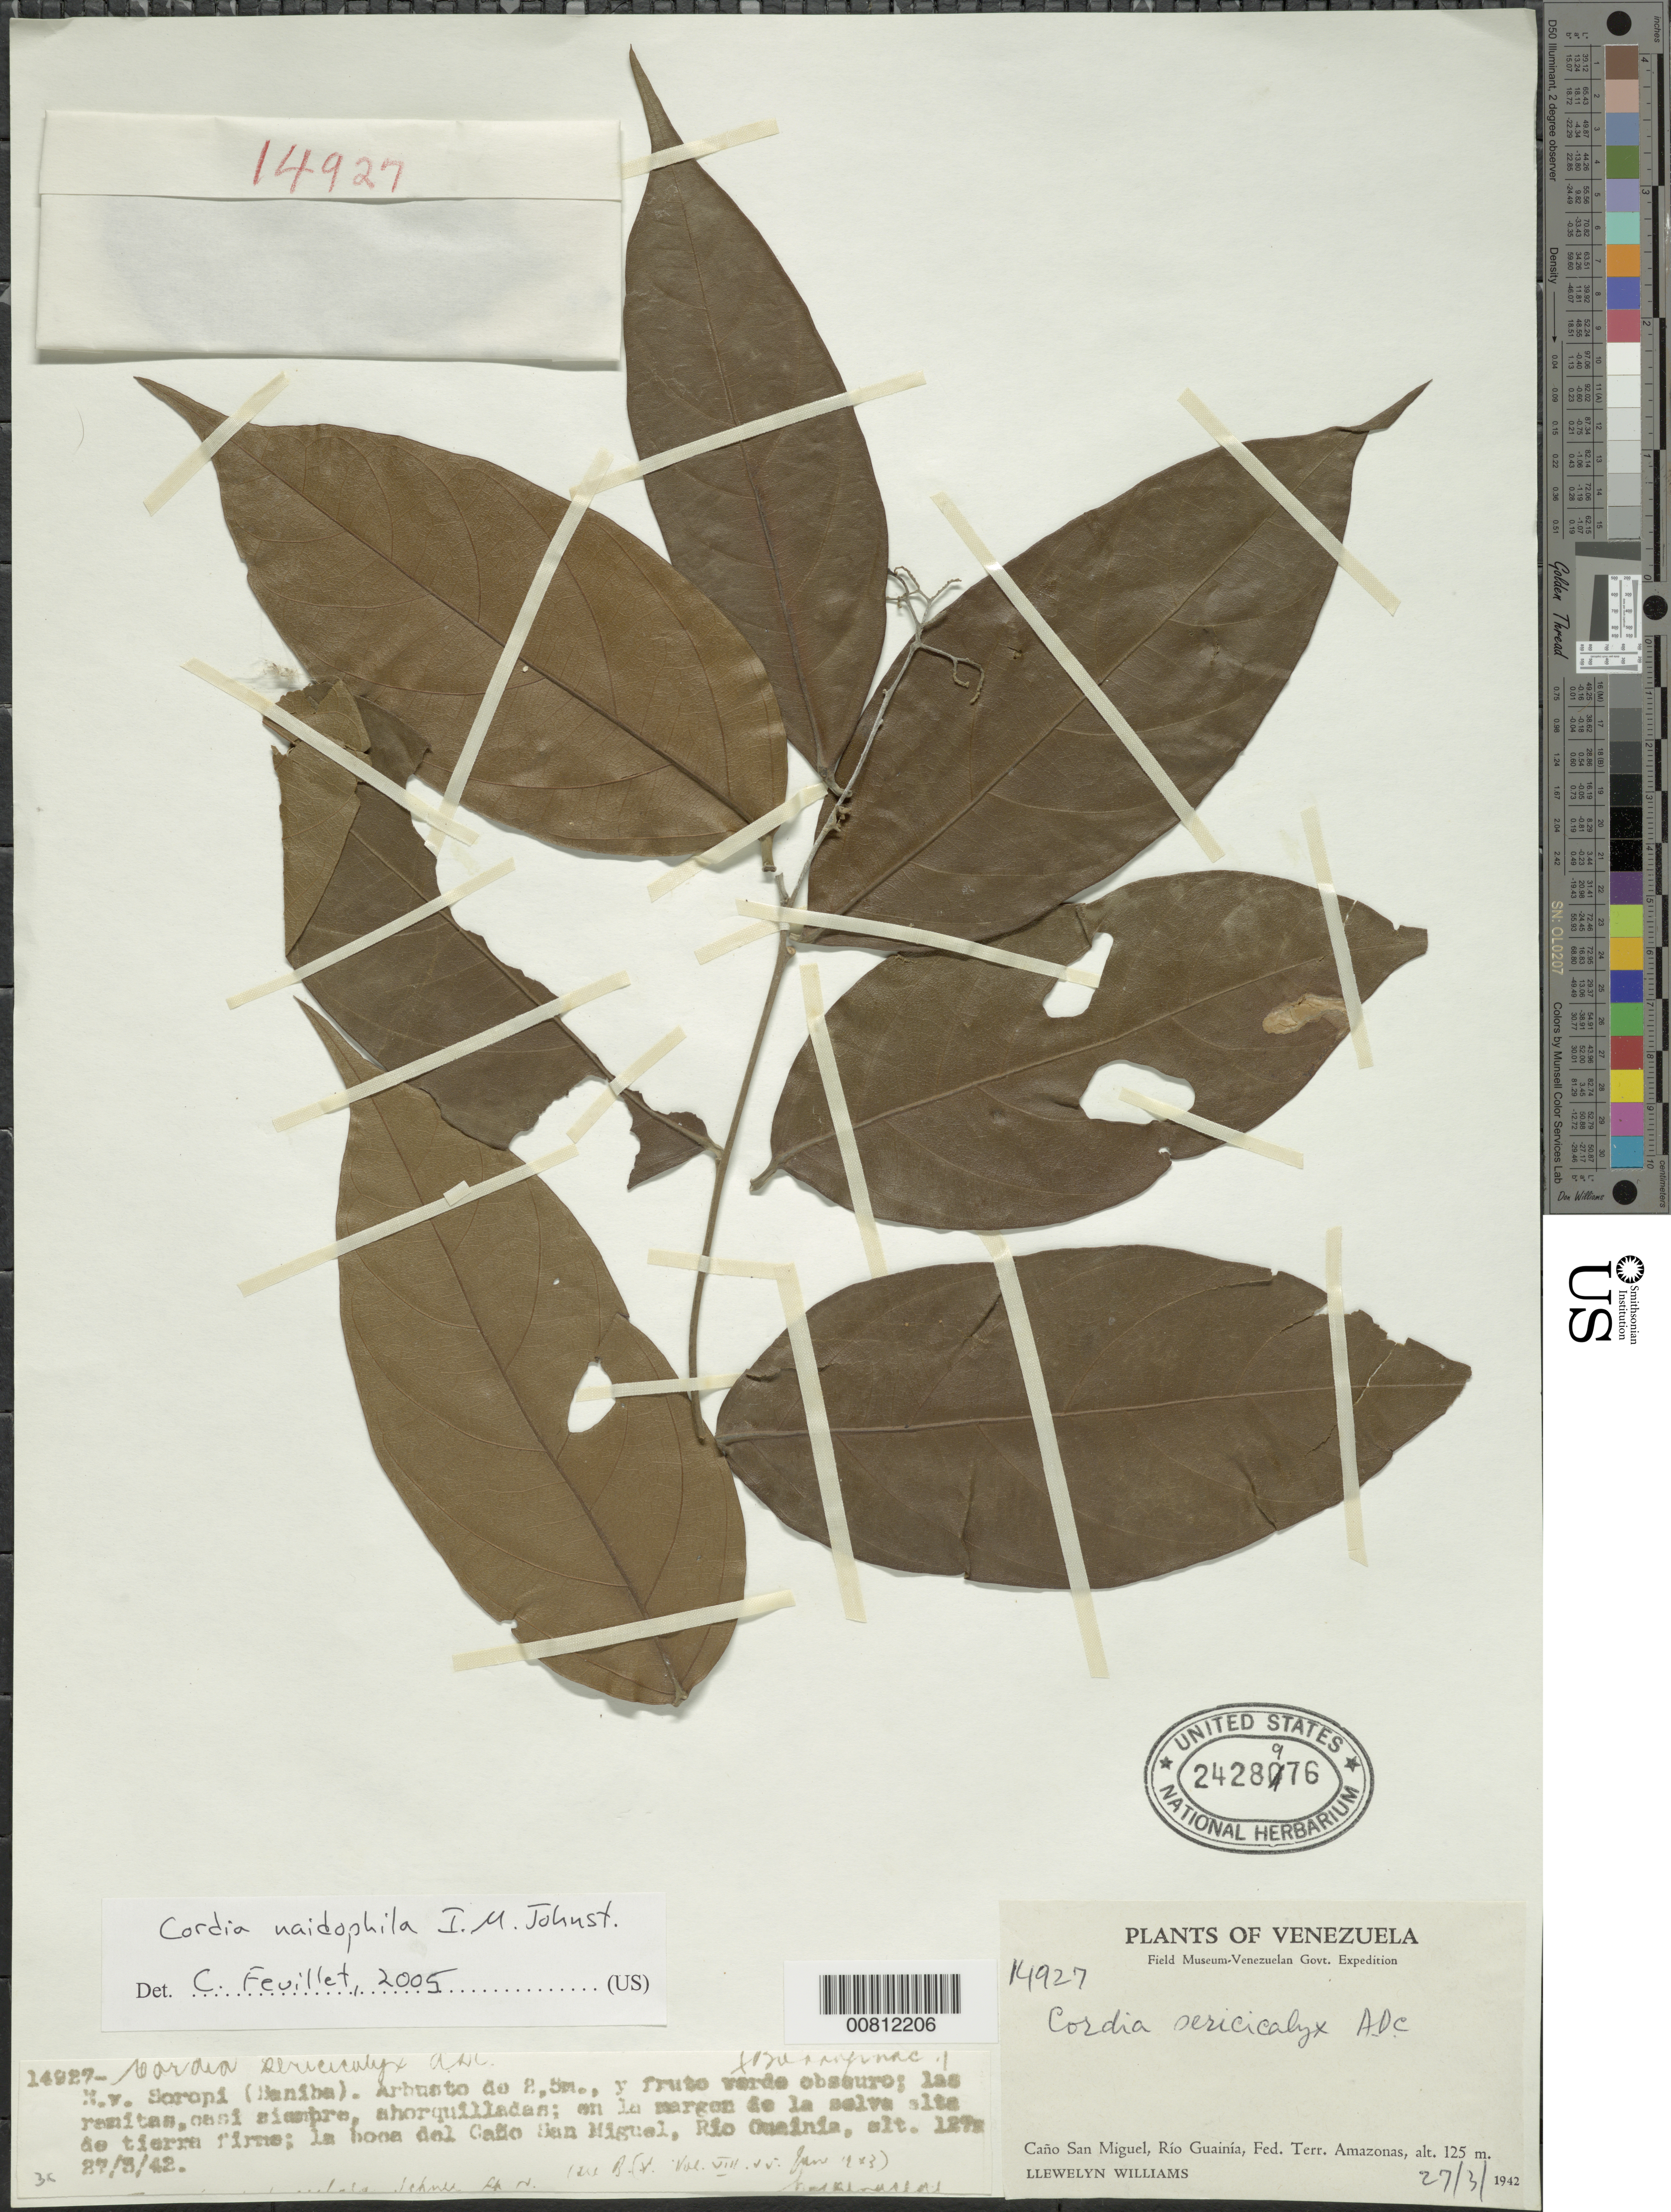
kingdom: Plantae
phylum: Tracheophyta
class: Magnoliopsida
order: Boraginales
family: Cordiaceae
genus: Cordia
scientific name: Cordia sericicalyx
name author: DC.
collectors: Ll. Williams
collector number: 14927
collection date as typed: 27-Mar-42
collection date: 1942-03-27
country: Venezuela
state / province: Amazonas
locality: Río Guainía, Boca del Caño San Miguel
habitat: Margen de la selva alta de terre firme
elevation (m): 120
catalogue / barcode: US 2428976